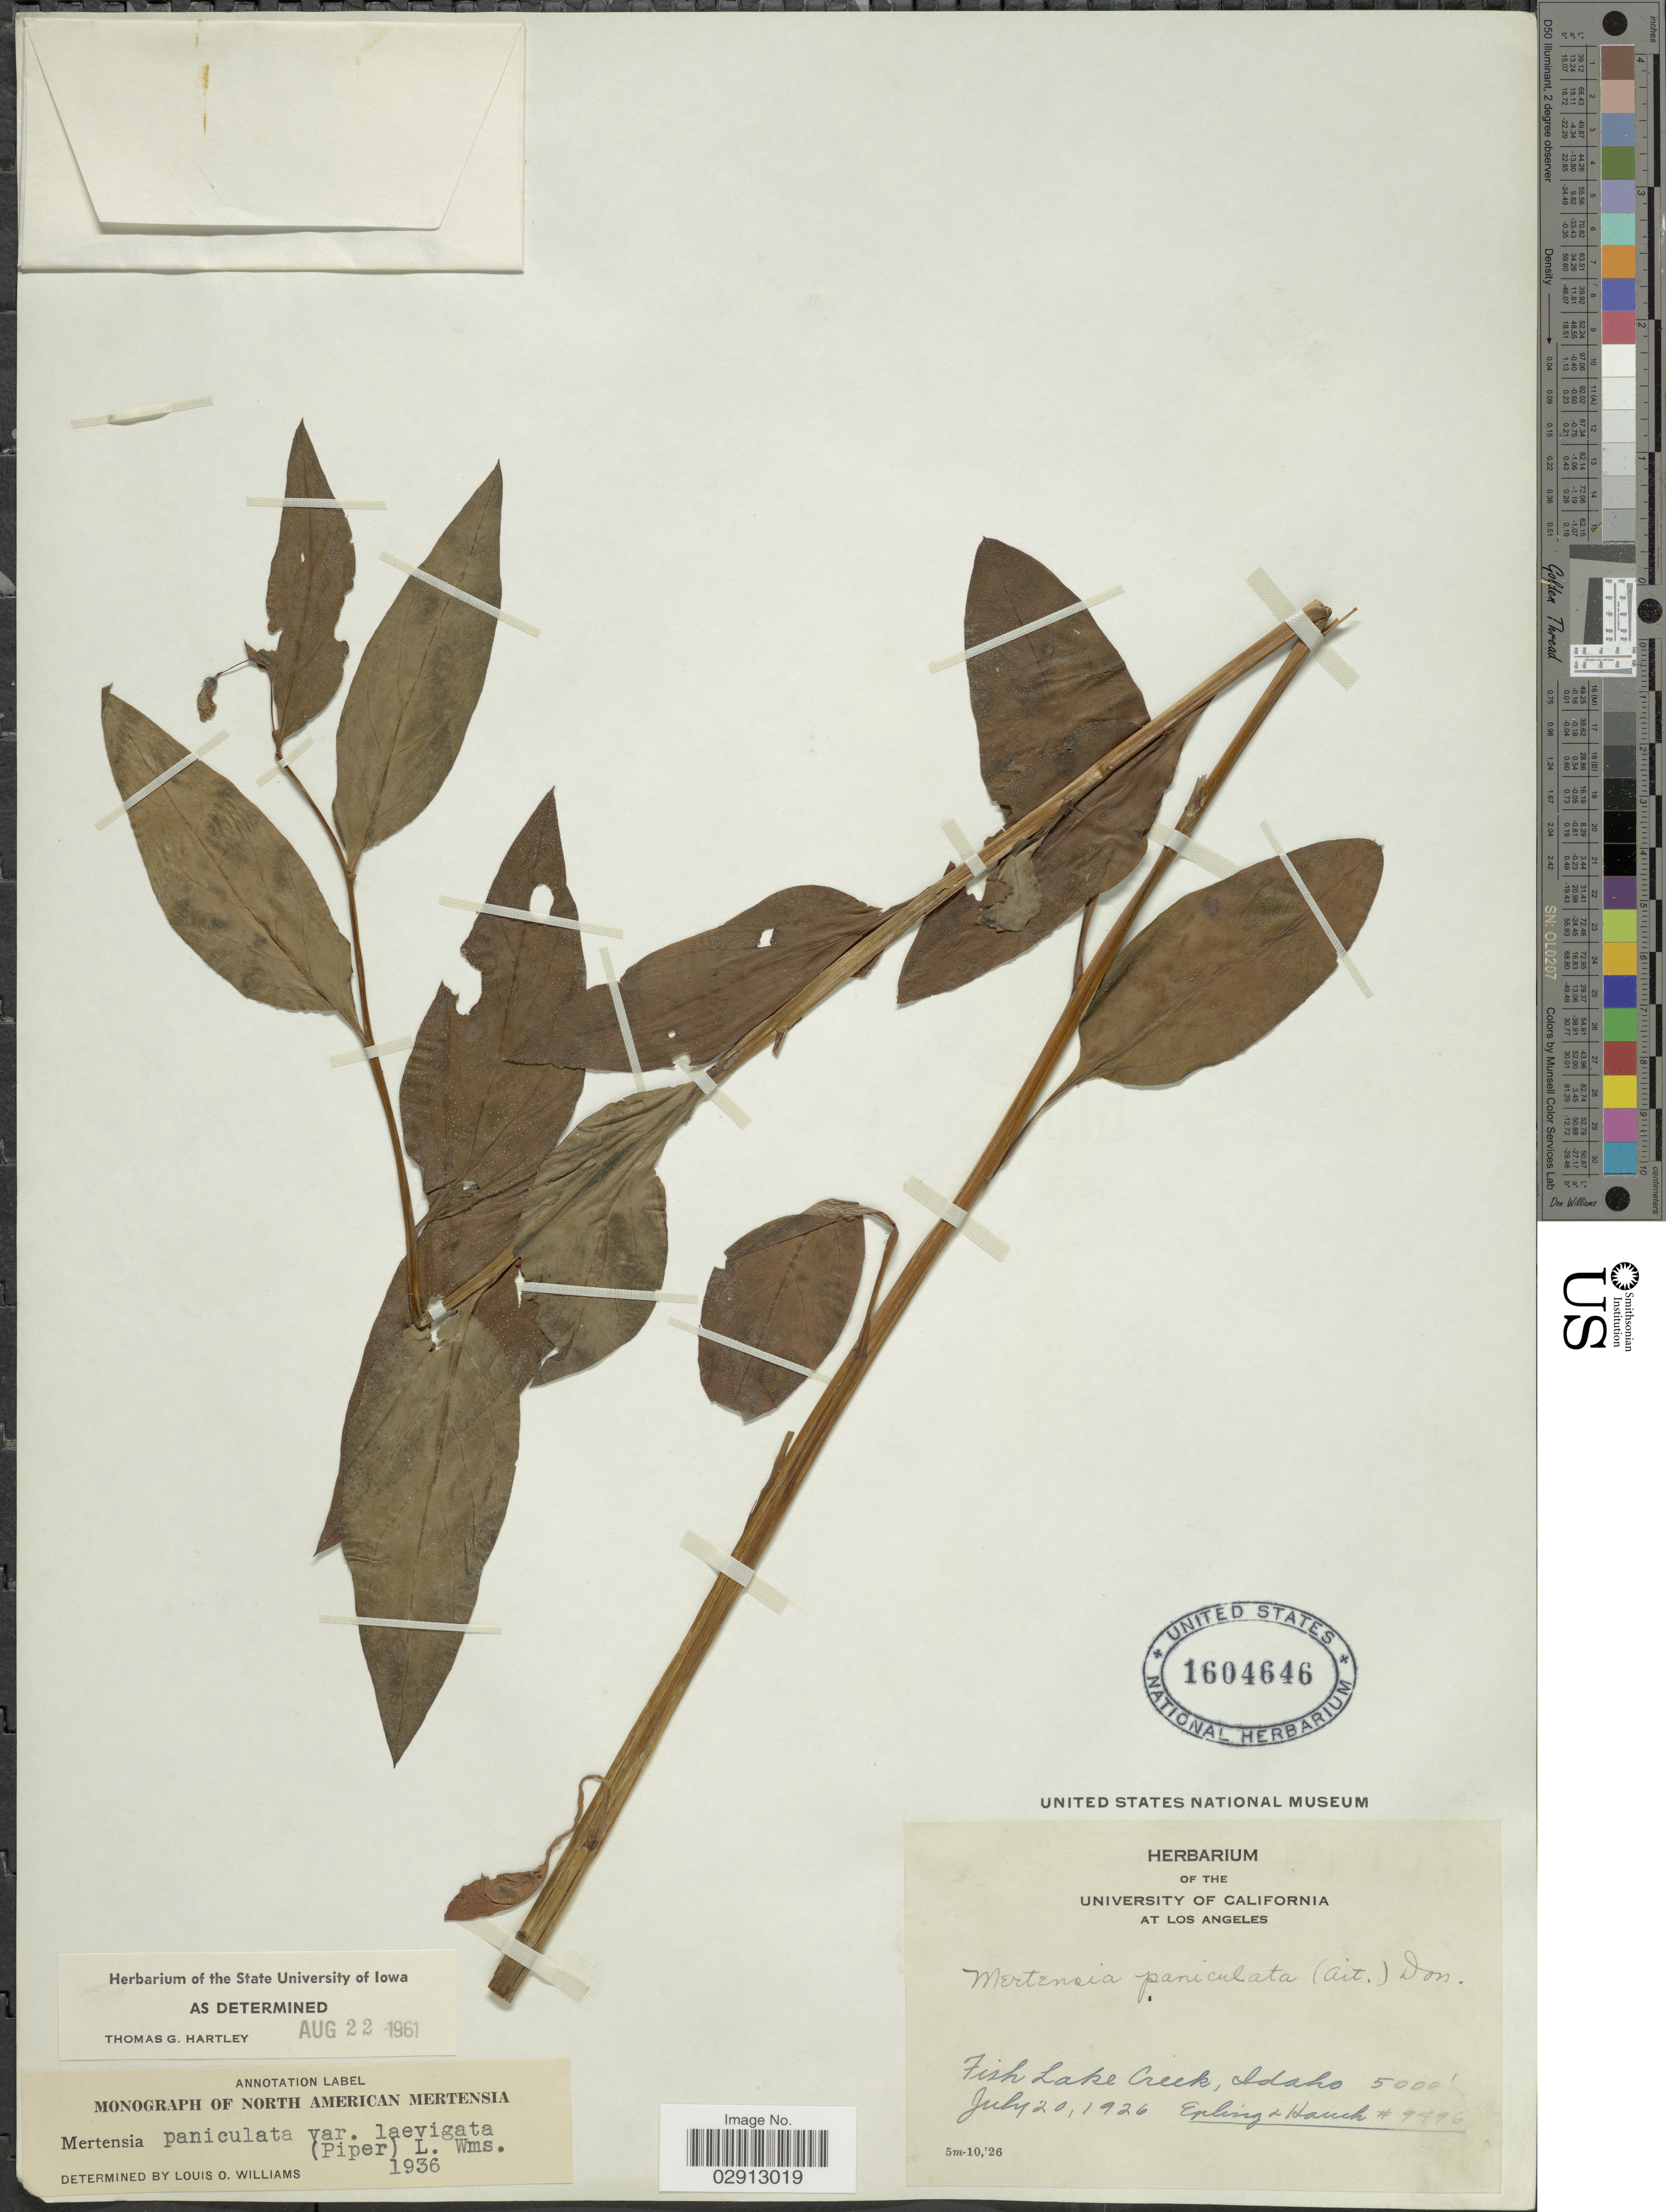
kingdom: Plantae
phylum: Tracheophyta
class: Magnoliopsida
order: Boraginales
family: Boraginaceae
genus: Mertensia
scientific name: Mertensia paniculata var. laevigata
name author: (Piper) L.O. Williams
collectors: -- Epling & -. Hauch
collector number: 9496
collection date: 1926-07-20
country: United States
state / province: Idaho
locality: Fish Lake Creek.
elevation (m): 1524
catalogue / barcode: US 1604646